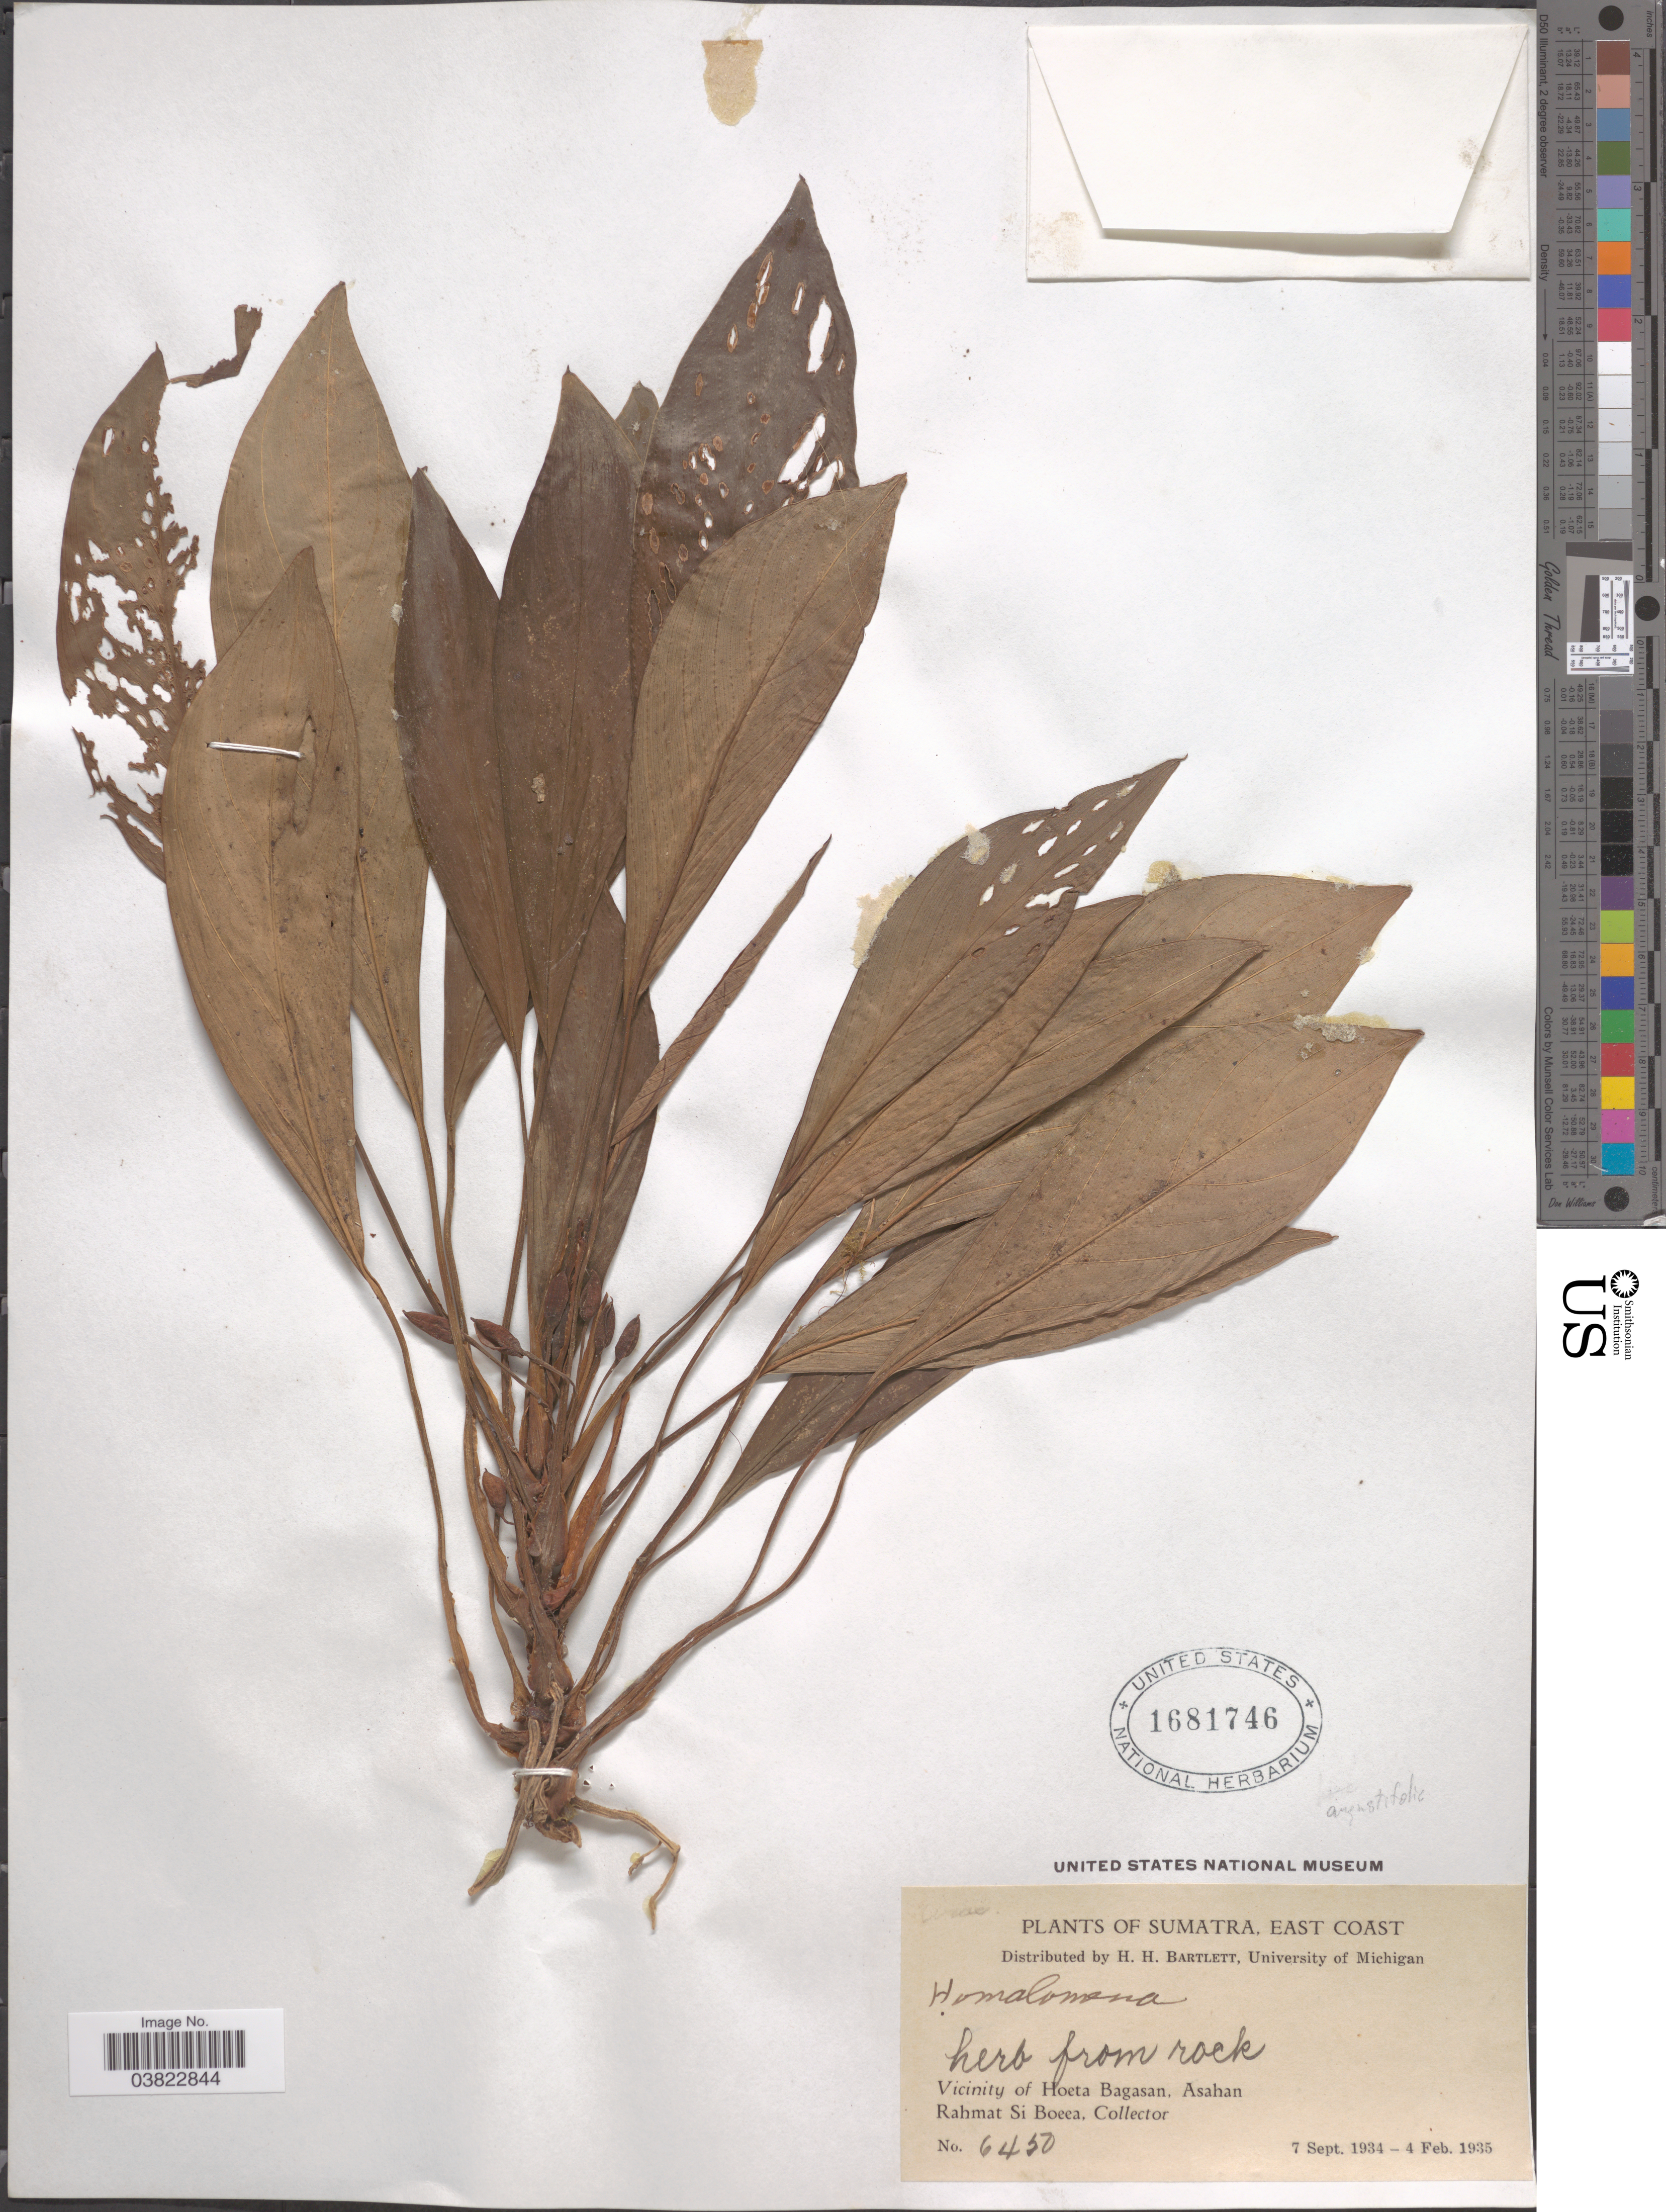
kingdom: Plantae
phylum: Tracheophyta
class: Liliopsida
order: Alismatales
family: Araceae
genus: Homalomena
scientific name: Homalomena angustifolia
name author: (Jack) Hook. f.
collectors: Rahmat Si Boeea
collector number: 6450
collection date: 1934-09-07/1935-02-04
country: Indonesia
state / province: Sumatra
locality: East Coast. Vicinity of Hoeta Bagasan, Asahan.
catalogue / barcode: US 1681746